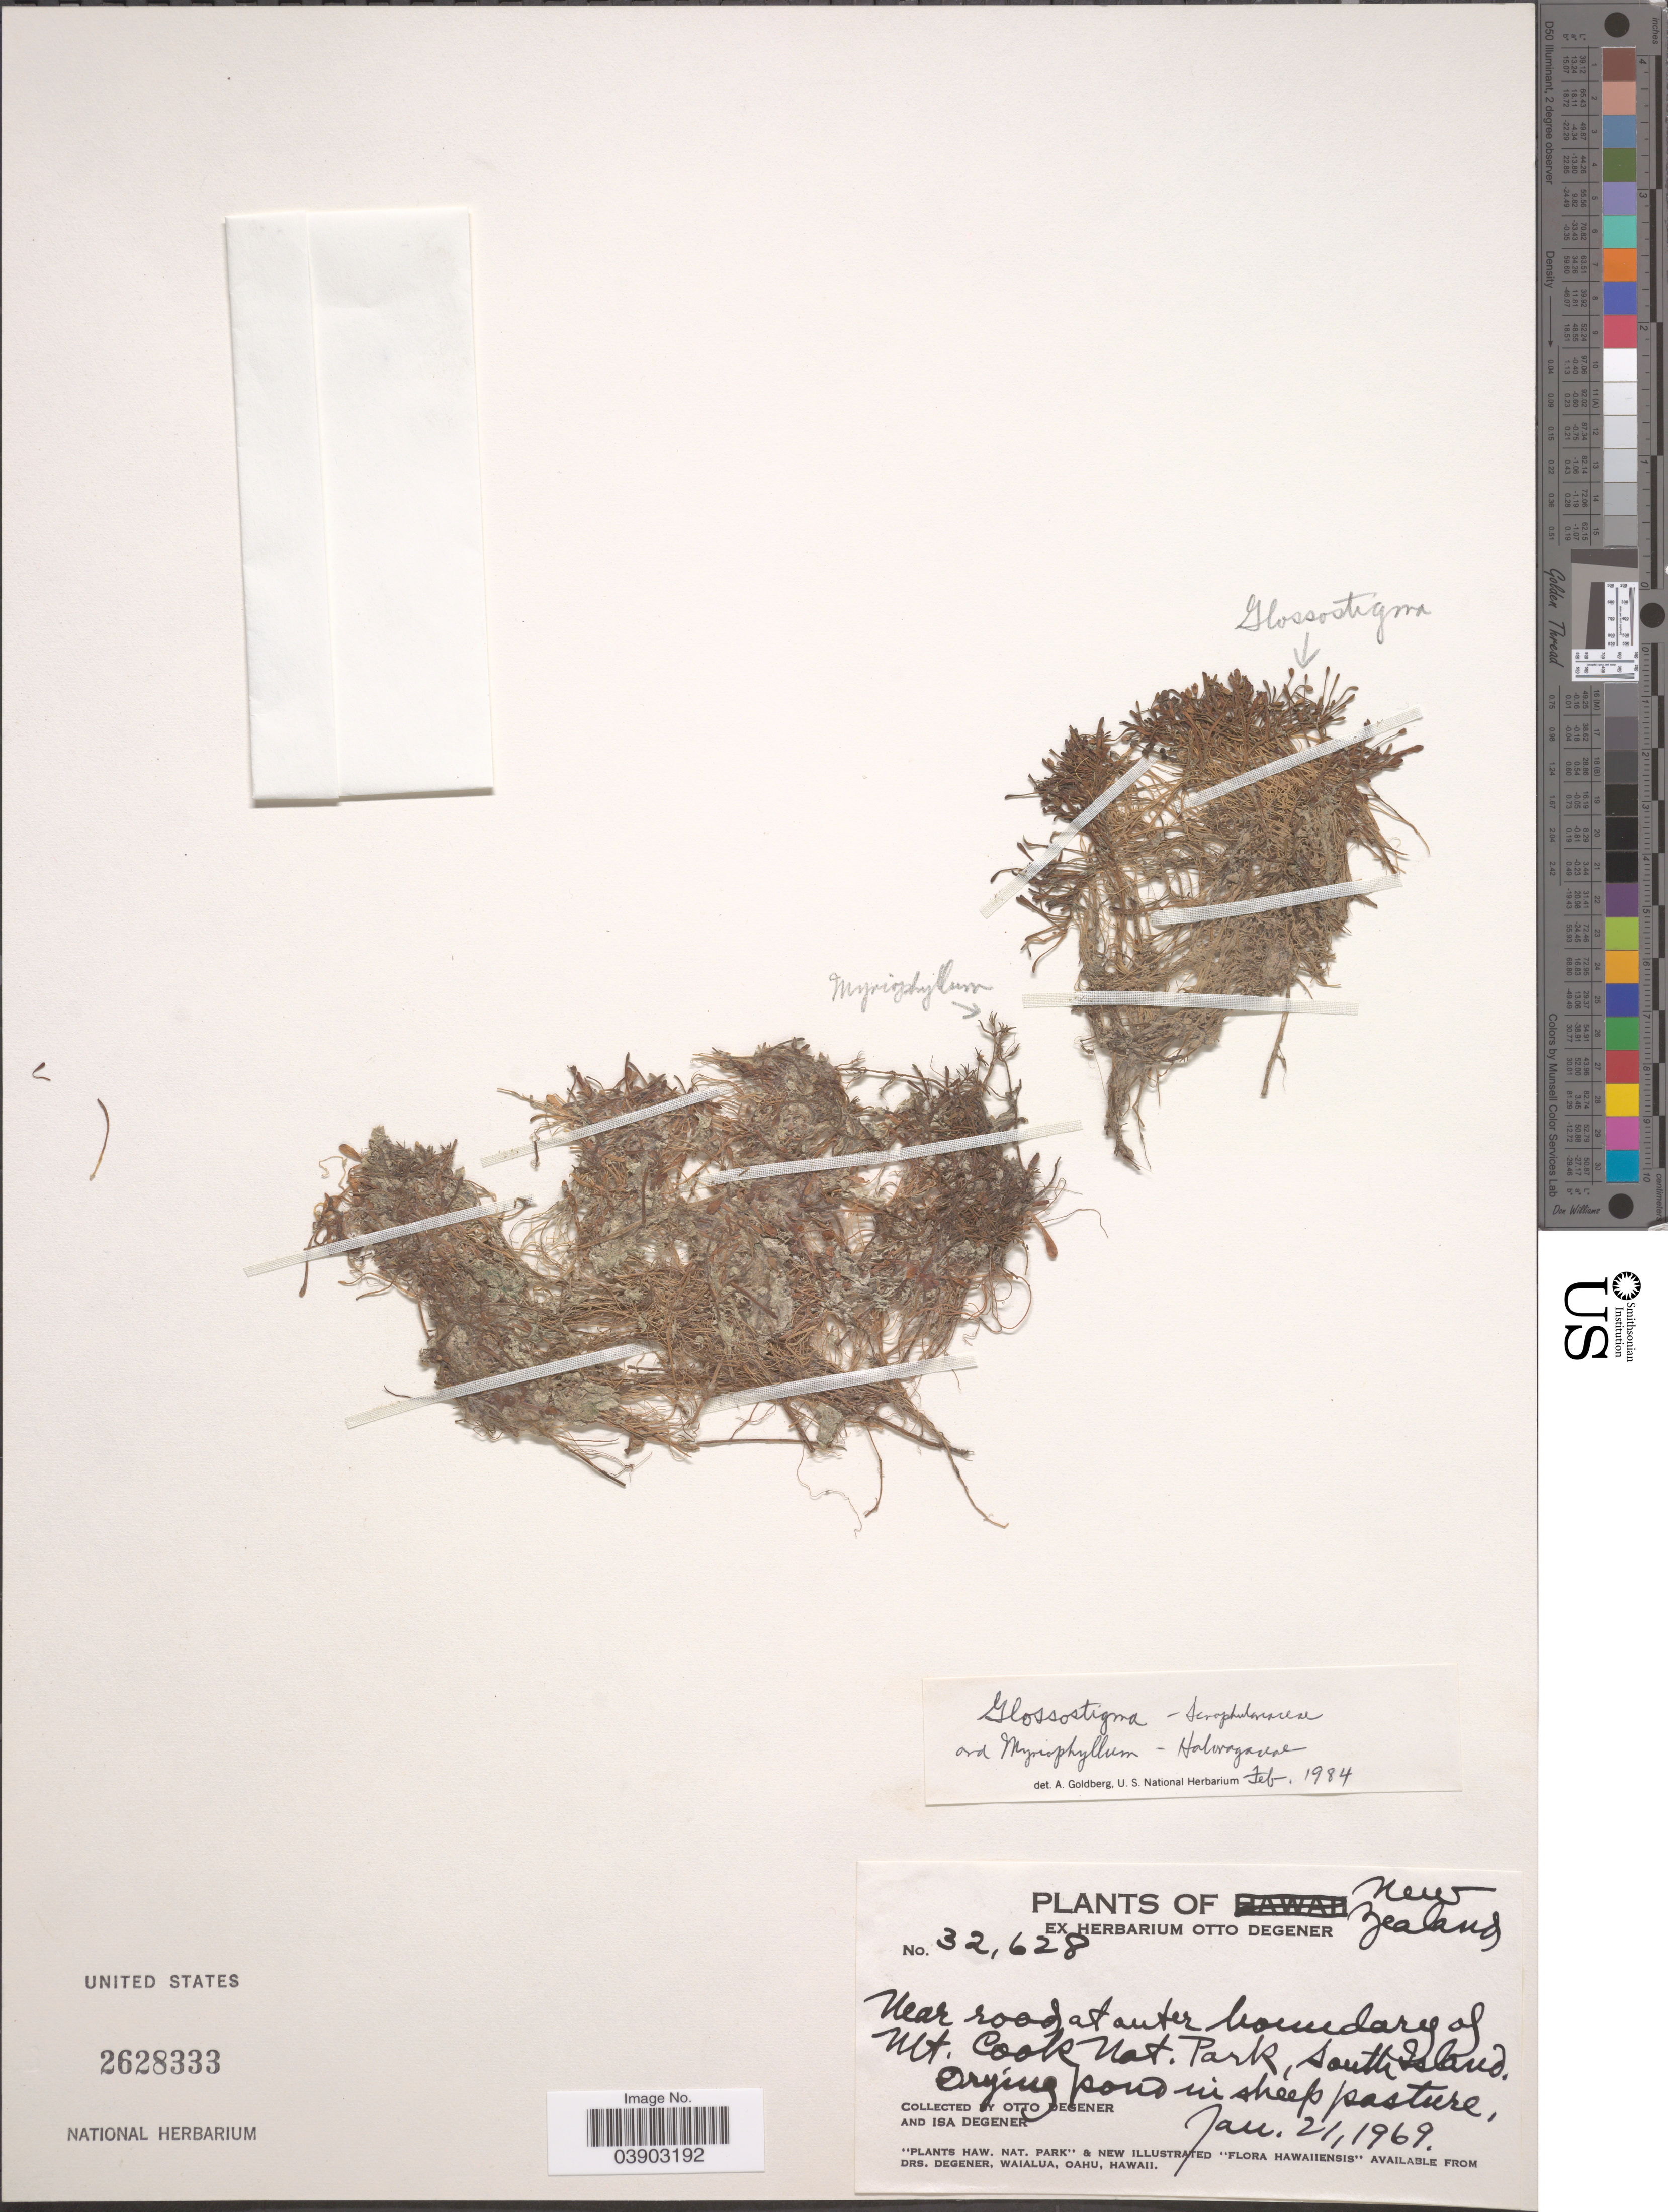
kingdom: Plantae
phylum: Tracheophyta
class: Magnoliopsida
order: Lamiales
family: Phrymaceae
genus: Glossostigma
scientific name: Glossostigma sp.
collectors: O. Degener & I. Degener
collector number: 32628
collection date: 1969-01-21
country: New Zealand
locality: Near road at outer boundary of Mt. Cook Nat. Park, South Island. Drying pond in sheep pasture.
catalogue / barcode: US 2628333